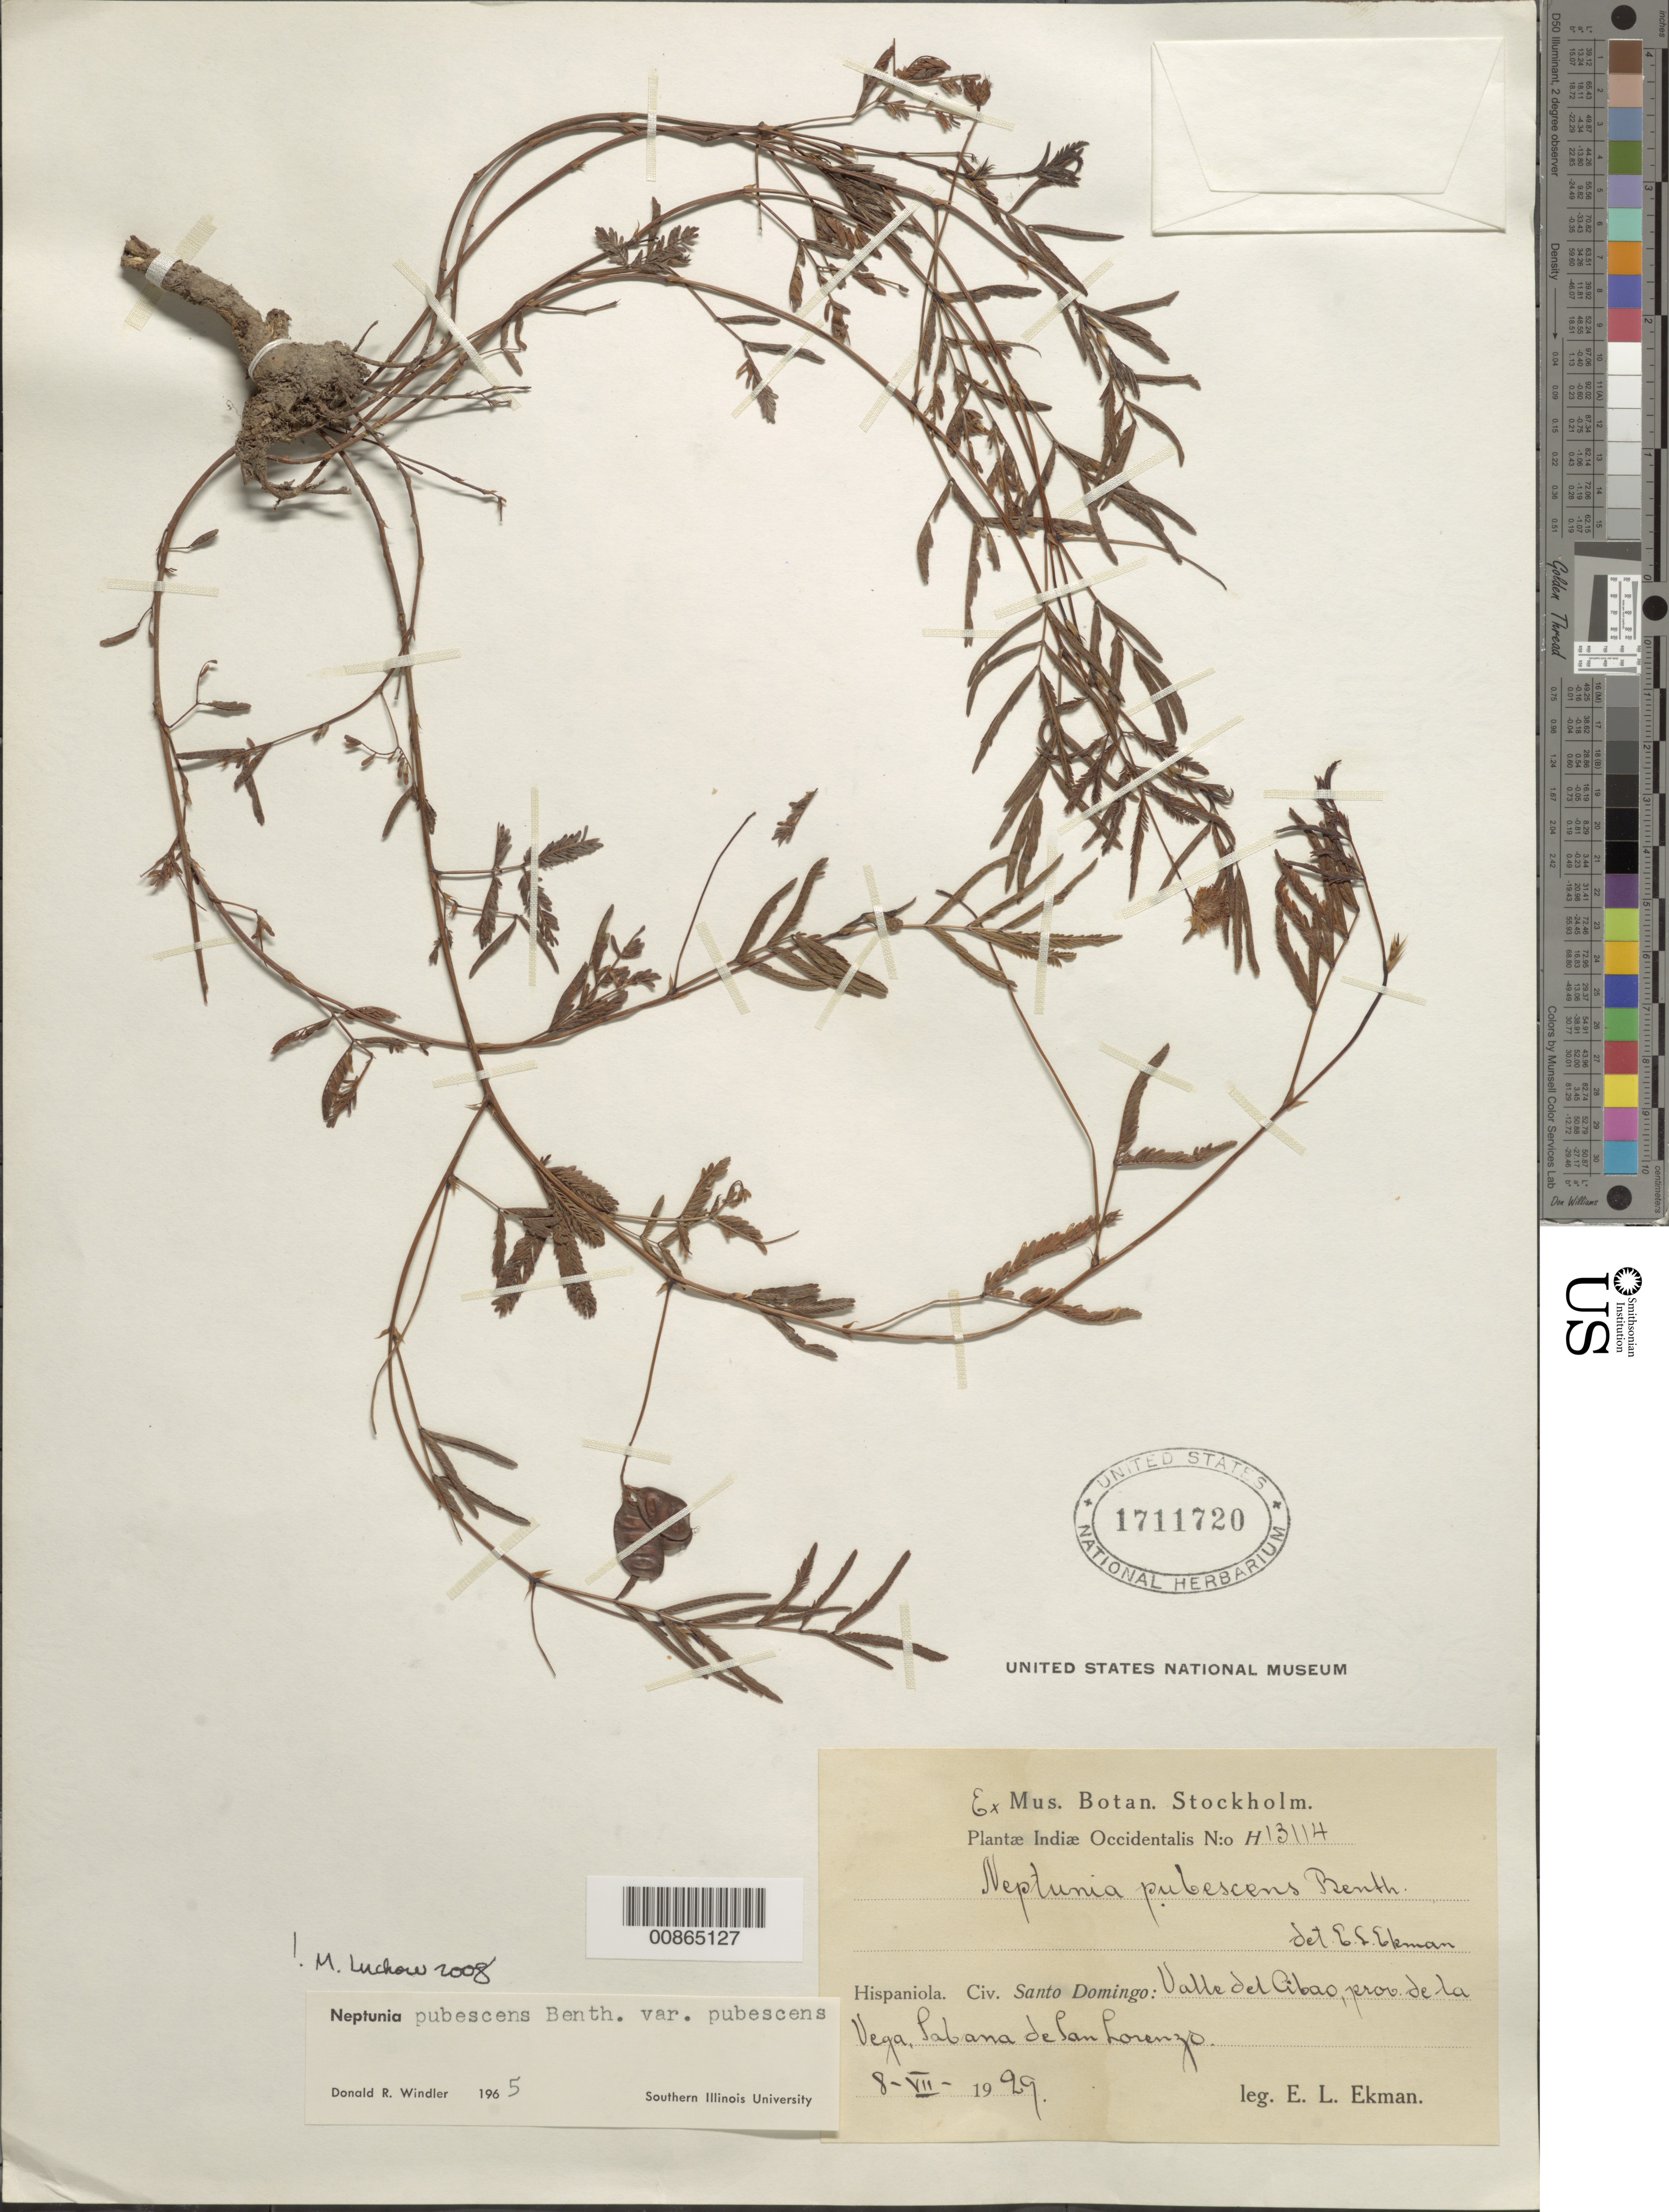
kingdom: Plantae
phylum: Tracheophyta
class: Magnoliopsida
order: Fabales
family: Fabaceae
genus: Neptunia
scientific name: Neptunia pubescens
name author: Benth.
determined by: Windler, D. R.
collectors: E. L. Ekman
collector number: H 13114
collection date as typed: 08 Jul 1929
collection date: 1929-07-08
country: Dominican Republic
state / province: La Vega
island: Hispaniola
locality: Valle del Cibao, Sabana de San Lorenzo.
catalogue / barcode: US 1711720